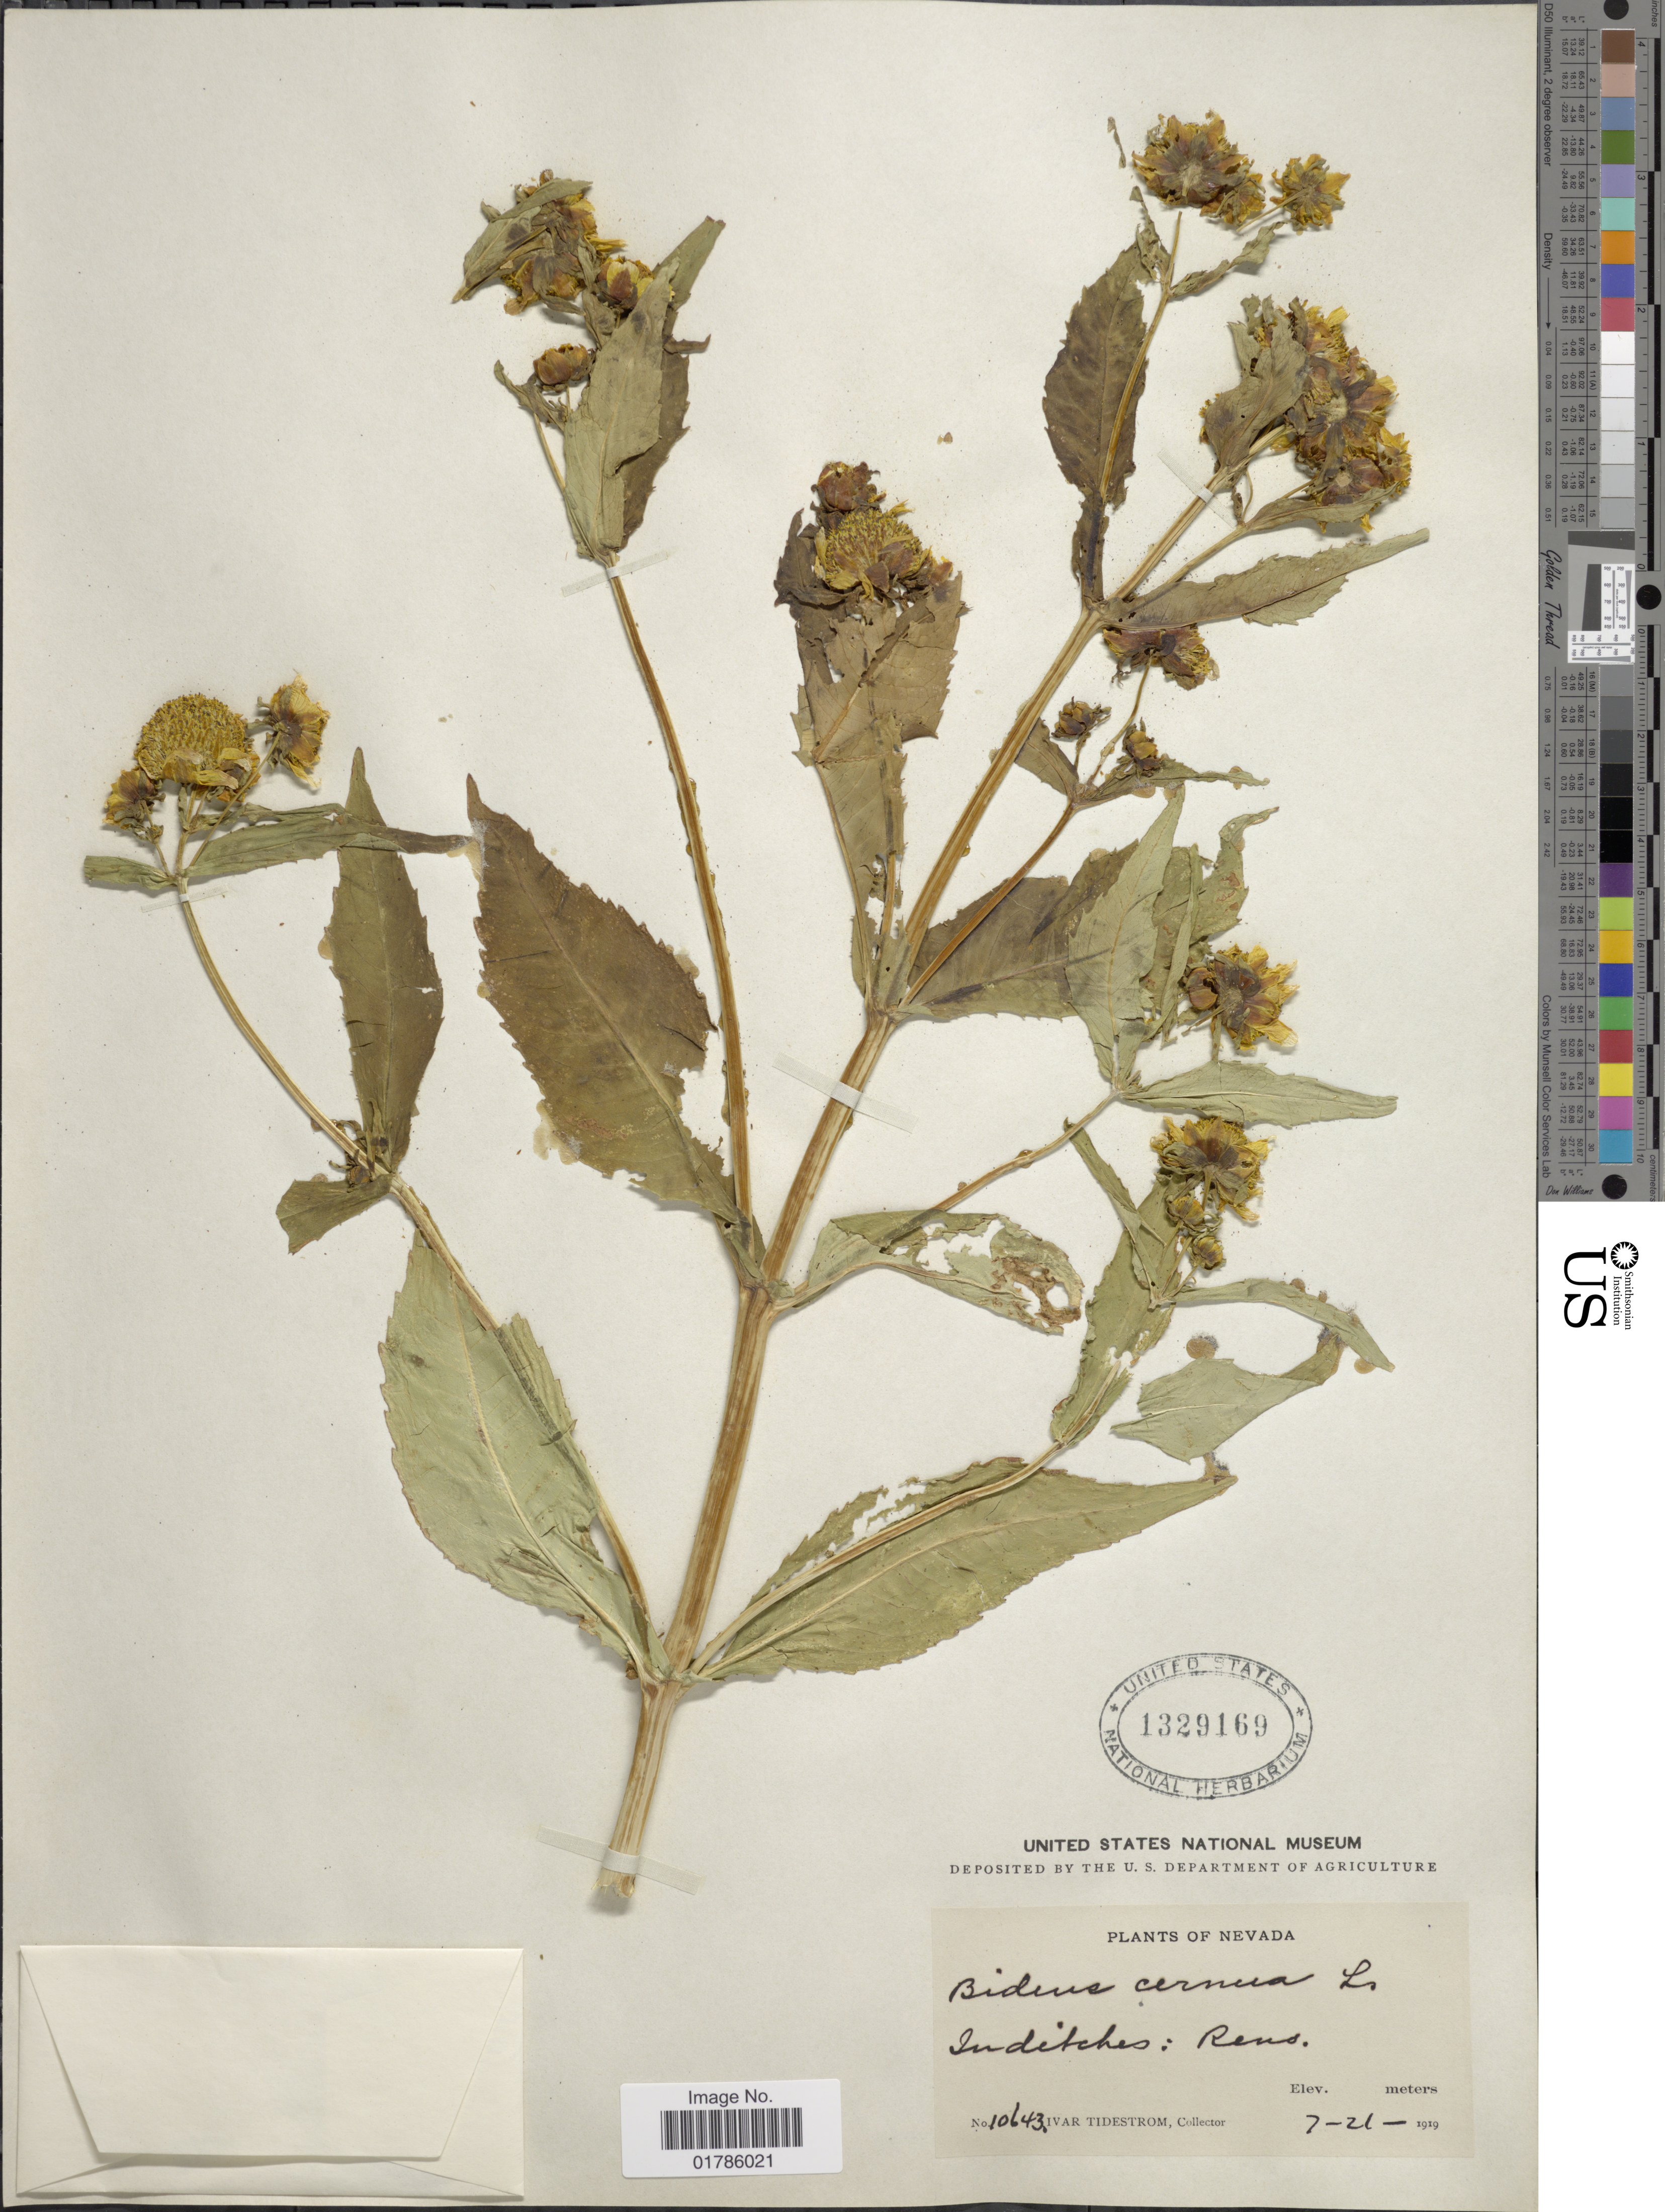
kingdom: Plantae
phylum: Tracheophyta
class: Magnoliopsida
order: Asterales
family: Asteraceae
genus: Bidens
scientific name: Bidens cernua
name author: L.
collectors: I. F. Tidestrom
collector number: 10643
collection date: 1919-07-21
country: United States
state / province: Nevada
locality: In ditches: Rens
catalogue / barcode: US 1329169